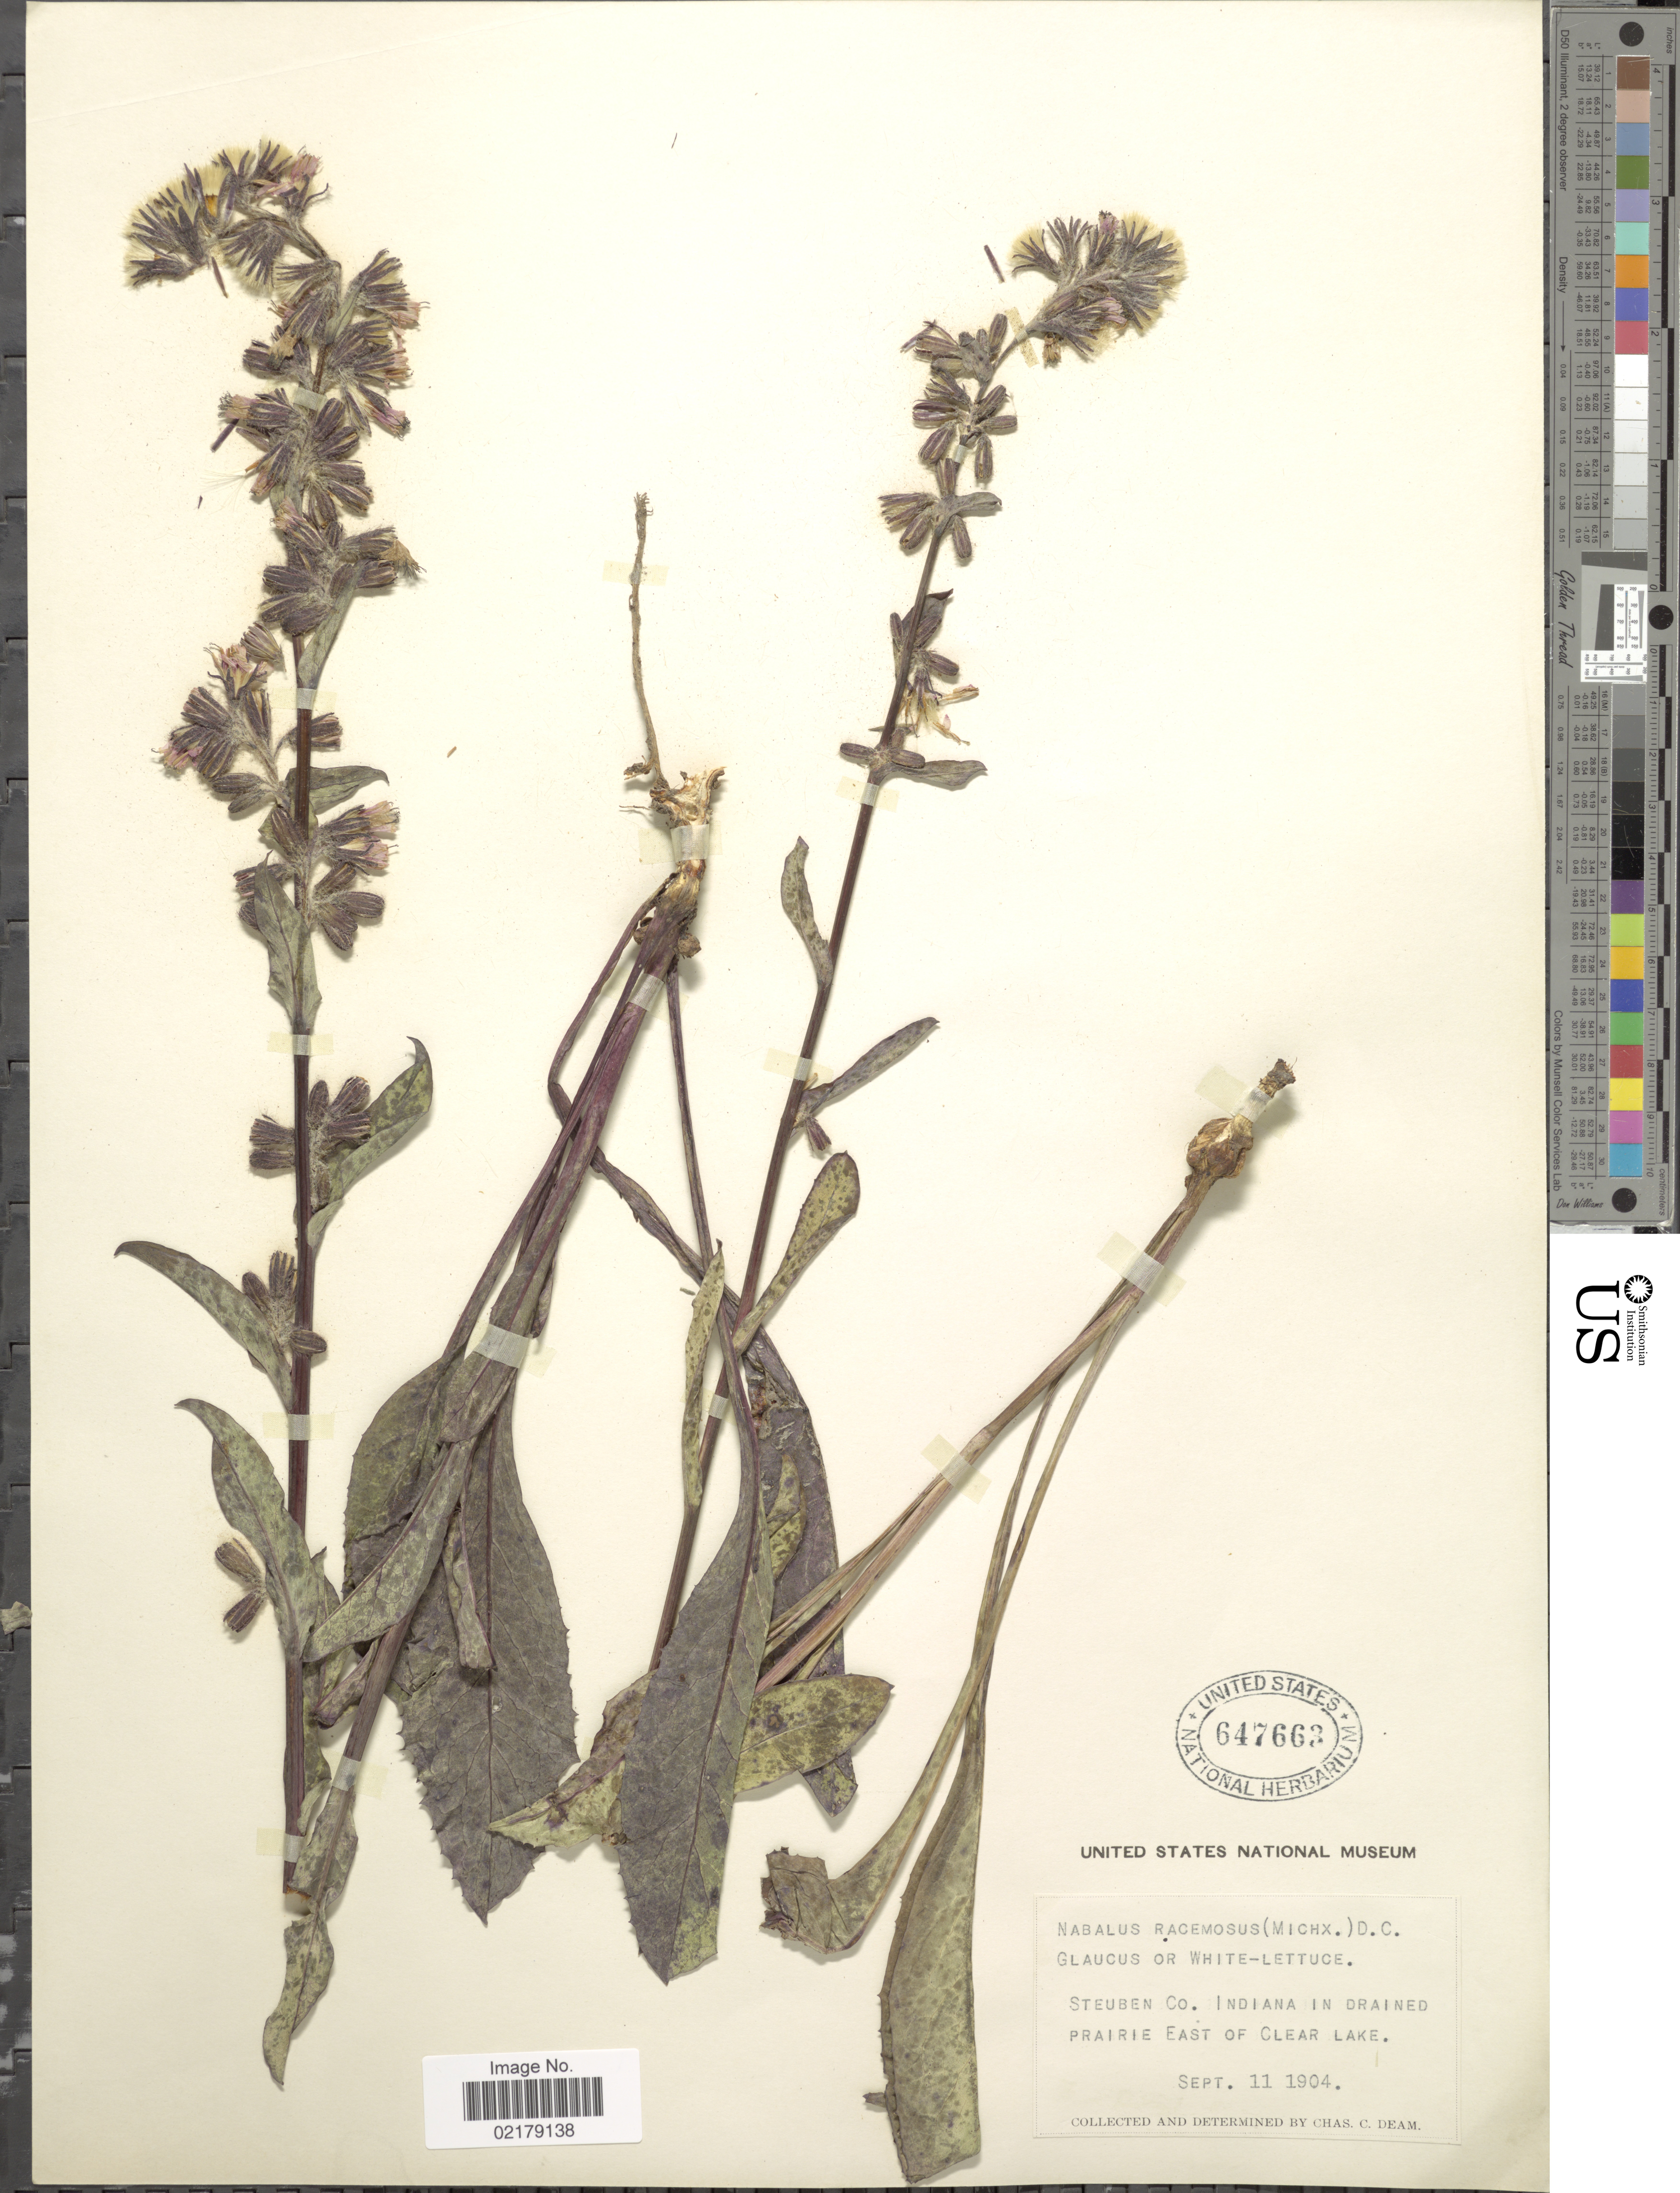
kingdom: Plantae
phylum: Tracheophyta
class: Magnoliopsida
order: Asterales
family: Asteraceae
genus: Nabalus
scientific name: Nabalus racemosus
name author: (Michx.) Hook.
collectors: C. Deam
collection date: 1904-09-11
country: United States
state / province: Indiana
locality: Ssteuben Co. Indiana in drained prairie East of Clear Lake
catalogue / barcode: US 647663